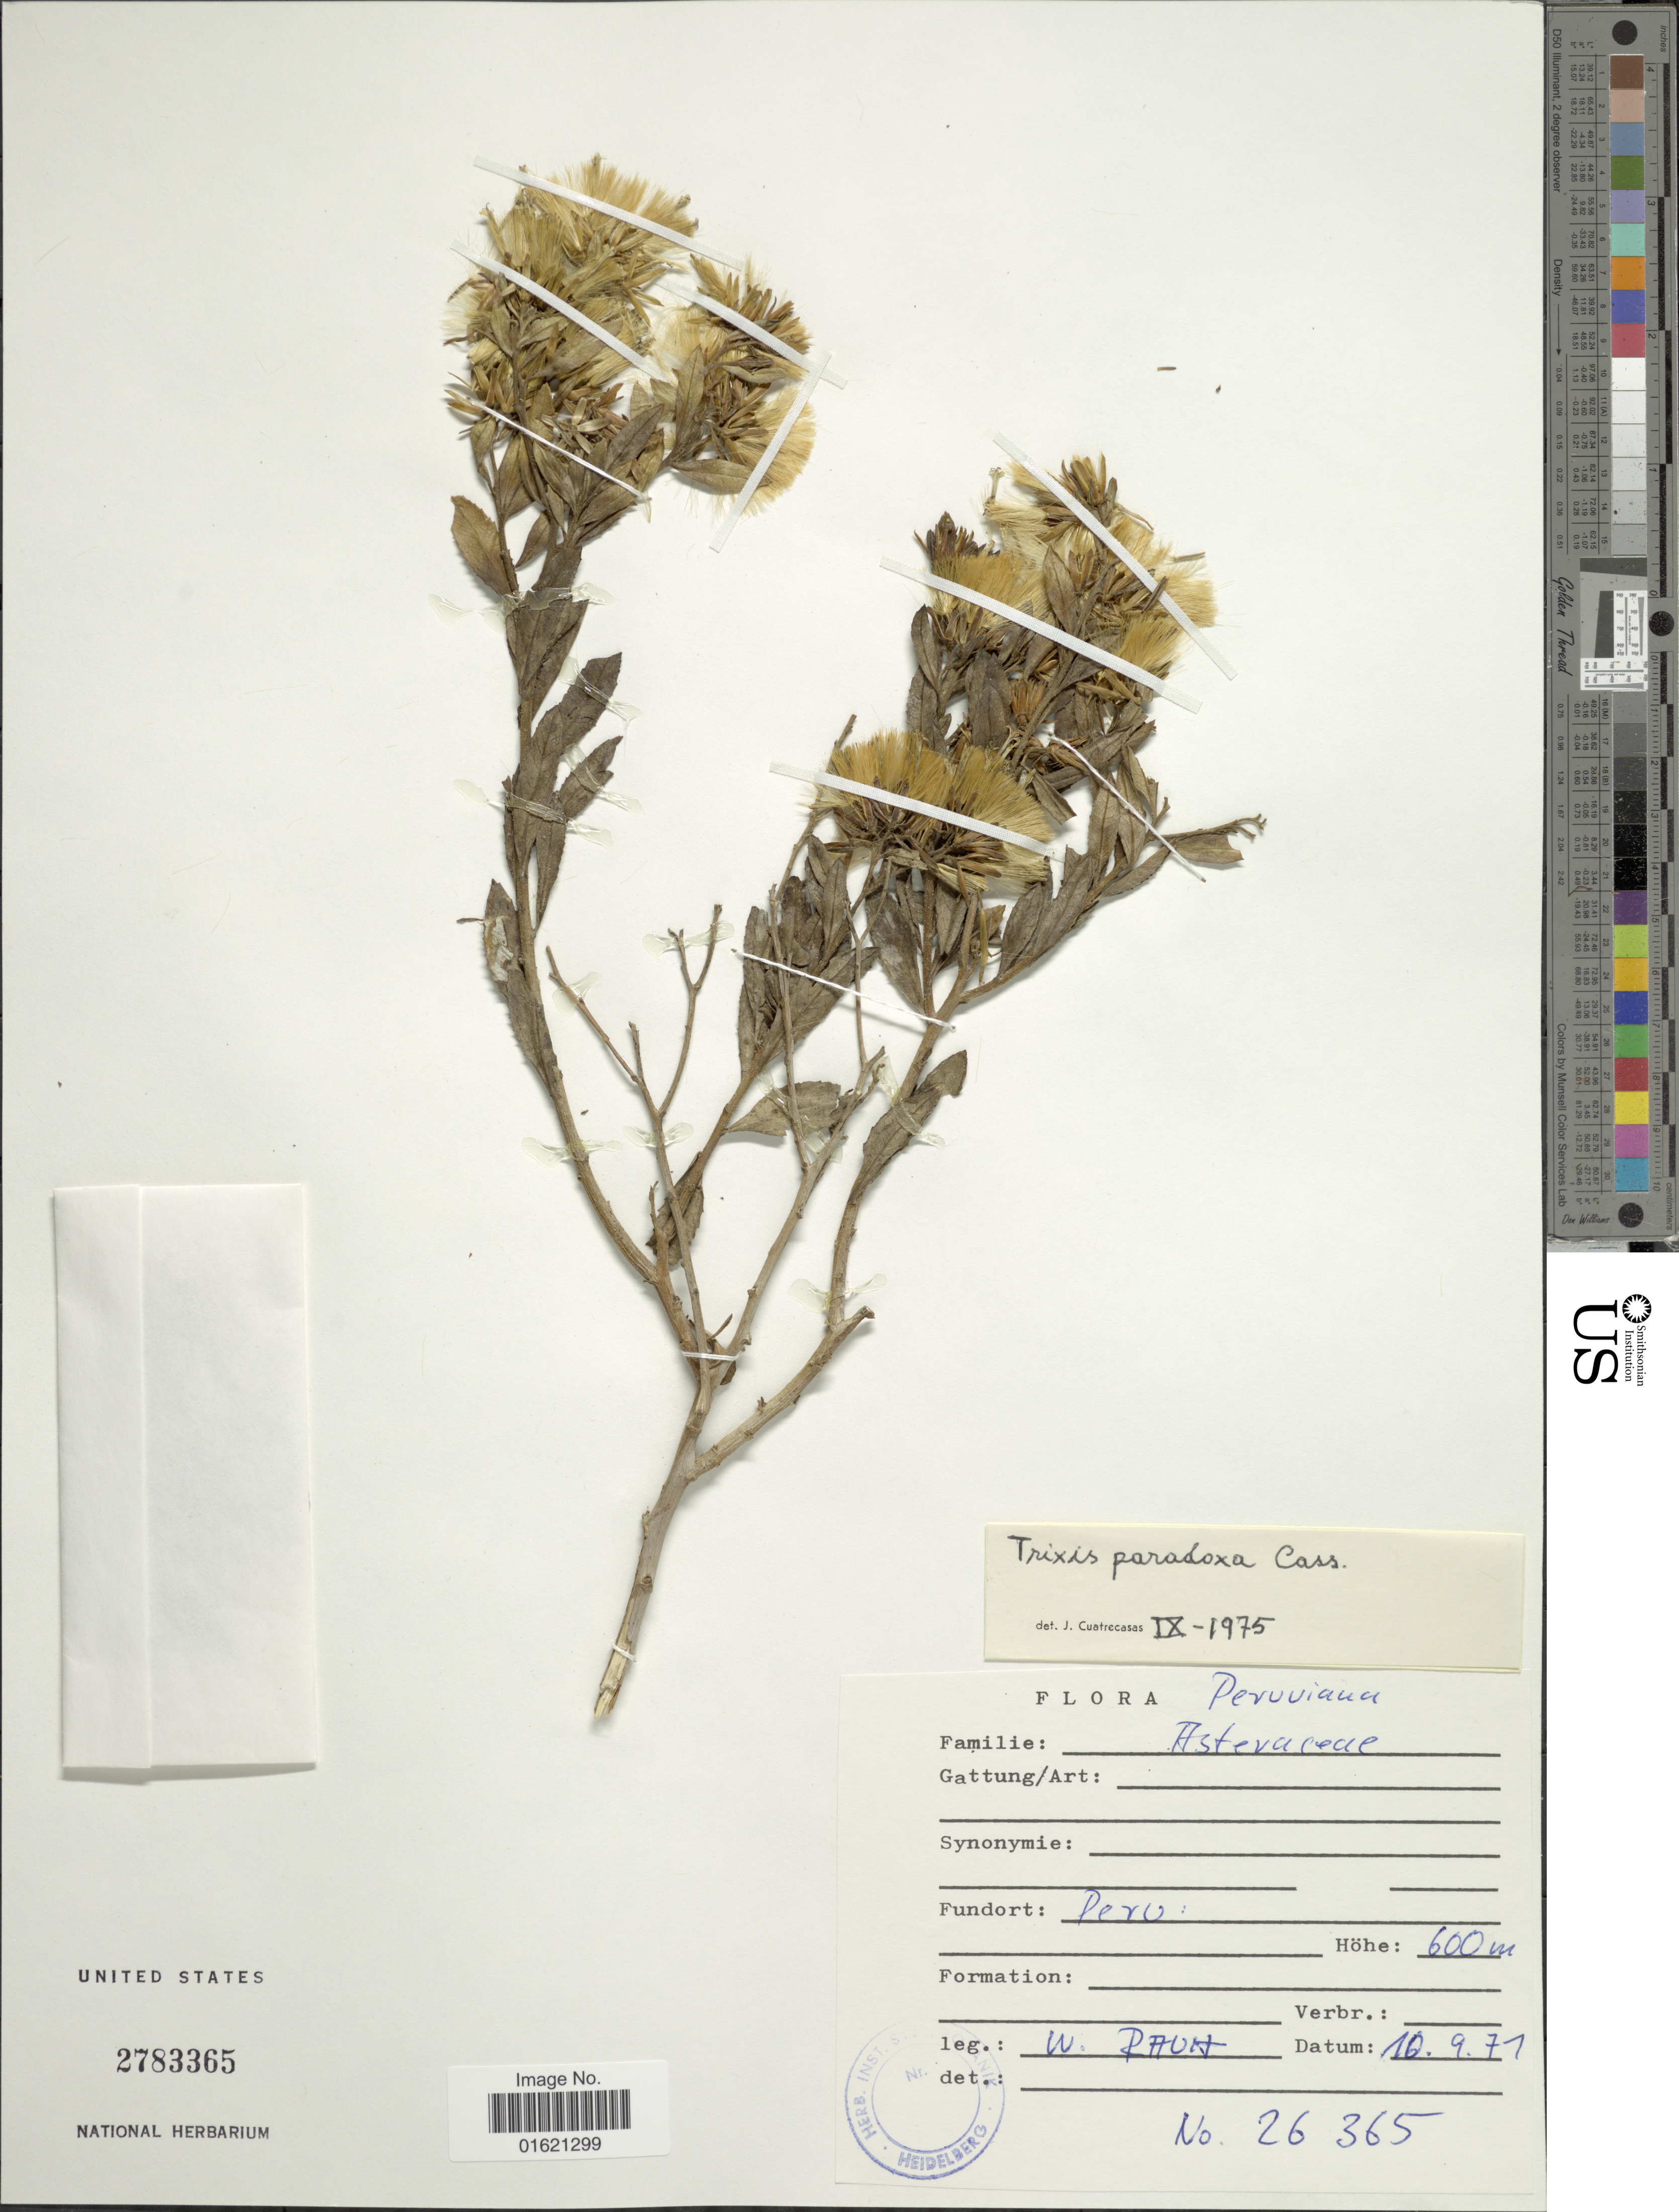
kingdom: Plantae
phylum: Tracheophyta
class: Magnoliopsida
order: Asterales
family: Asteraceae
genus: Trixis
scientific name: Trixis cacalioides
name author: (Kunth) D. Don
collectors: W. Rauh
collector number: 26365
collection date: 1971-09-10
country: Peru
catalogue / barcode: US 2783365